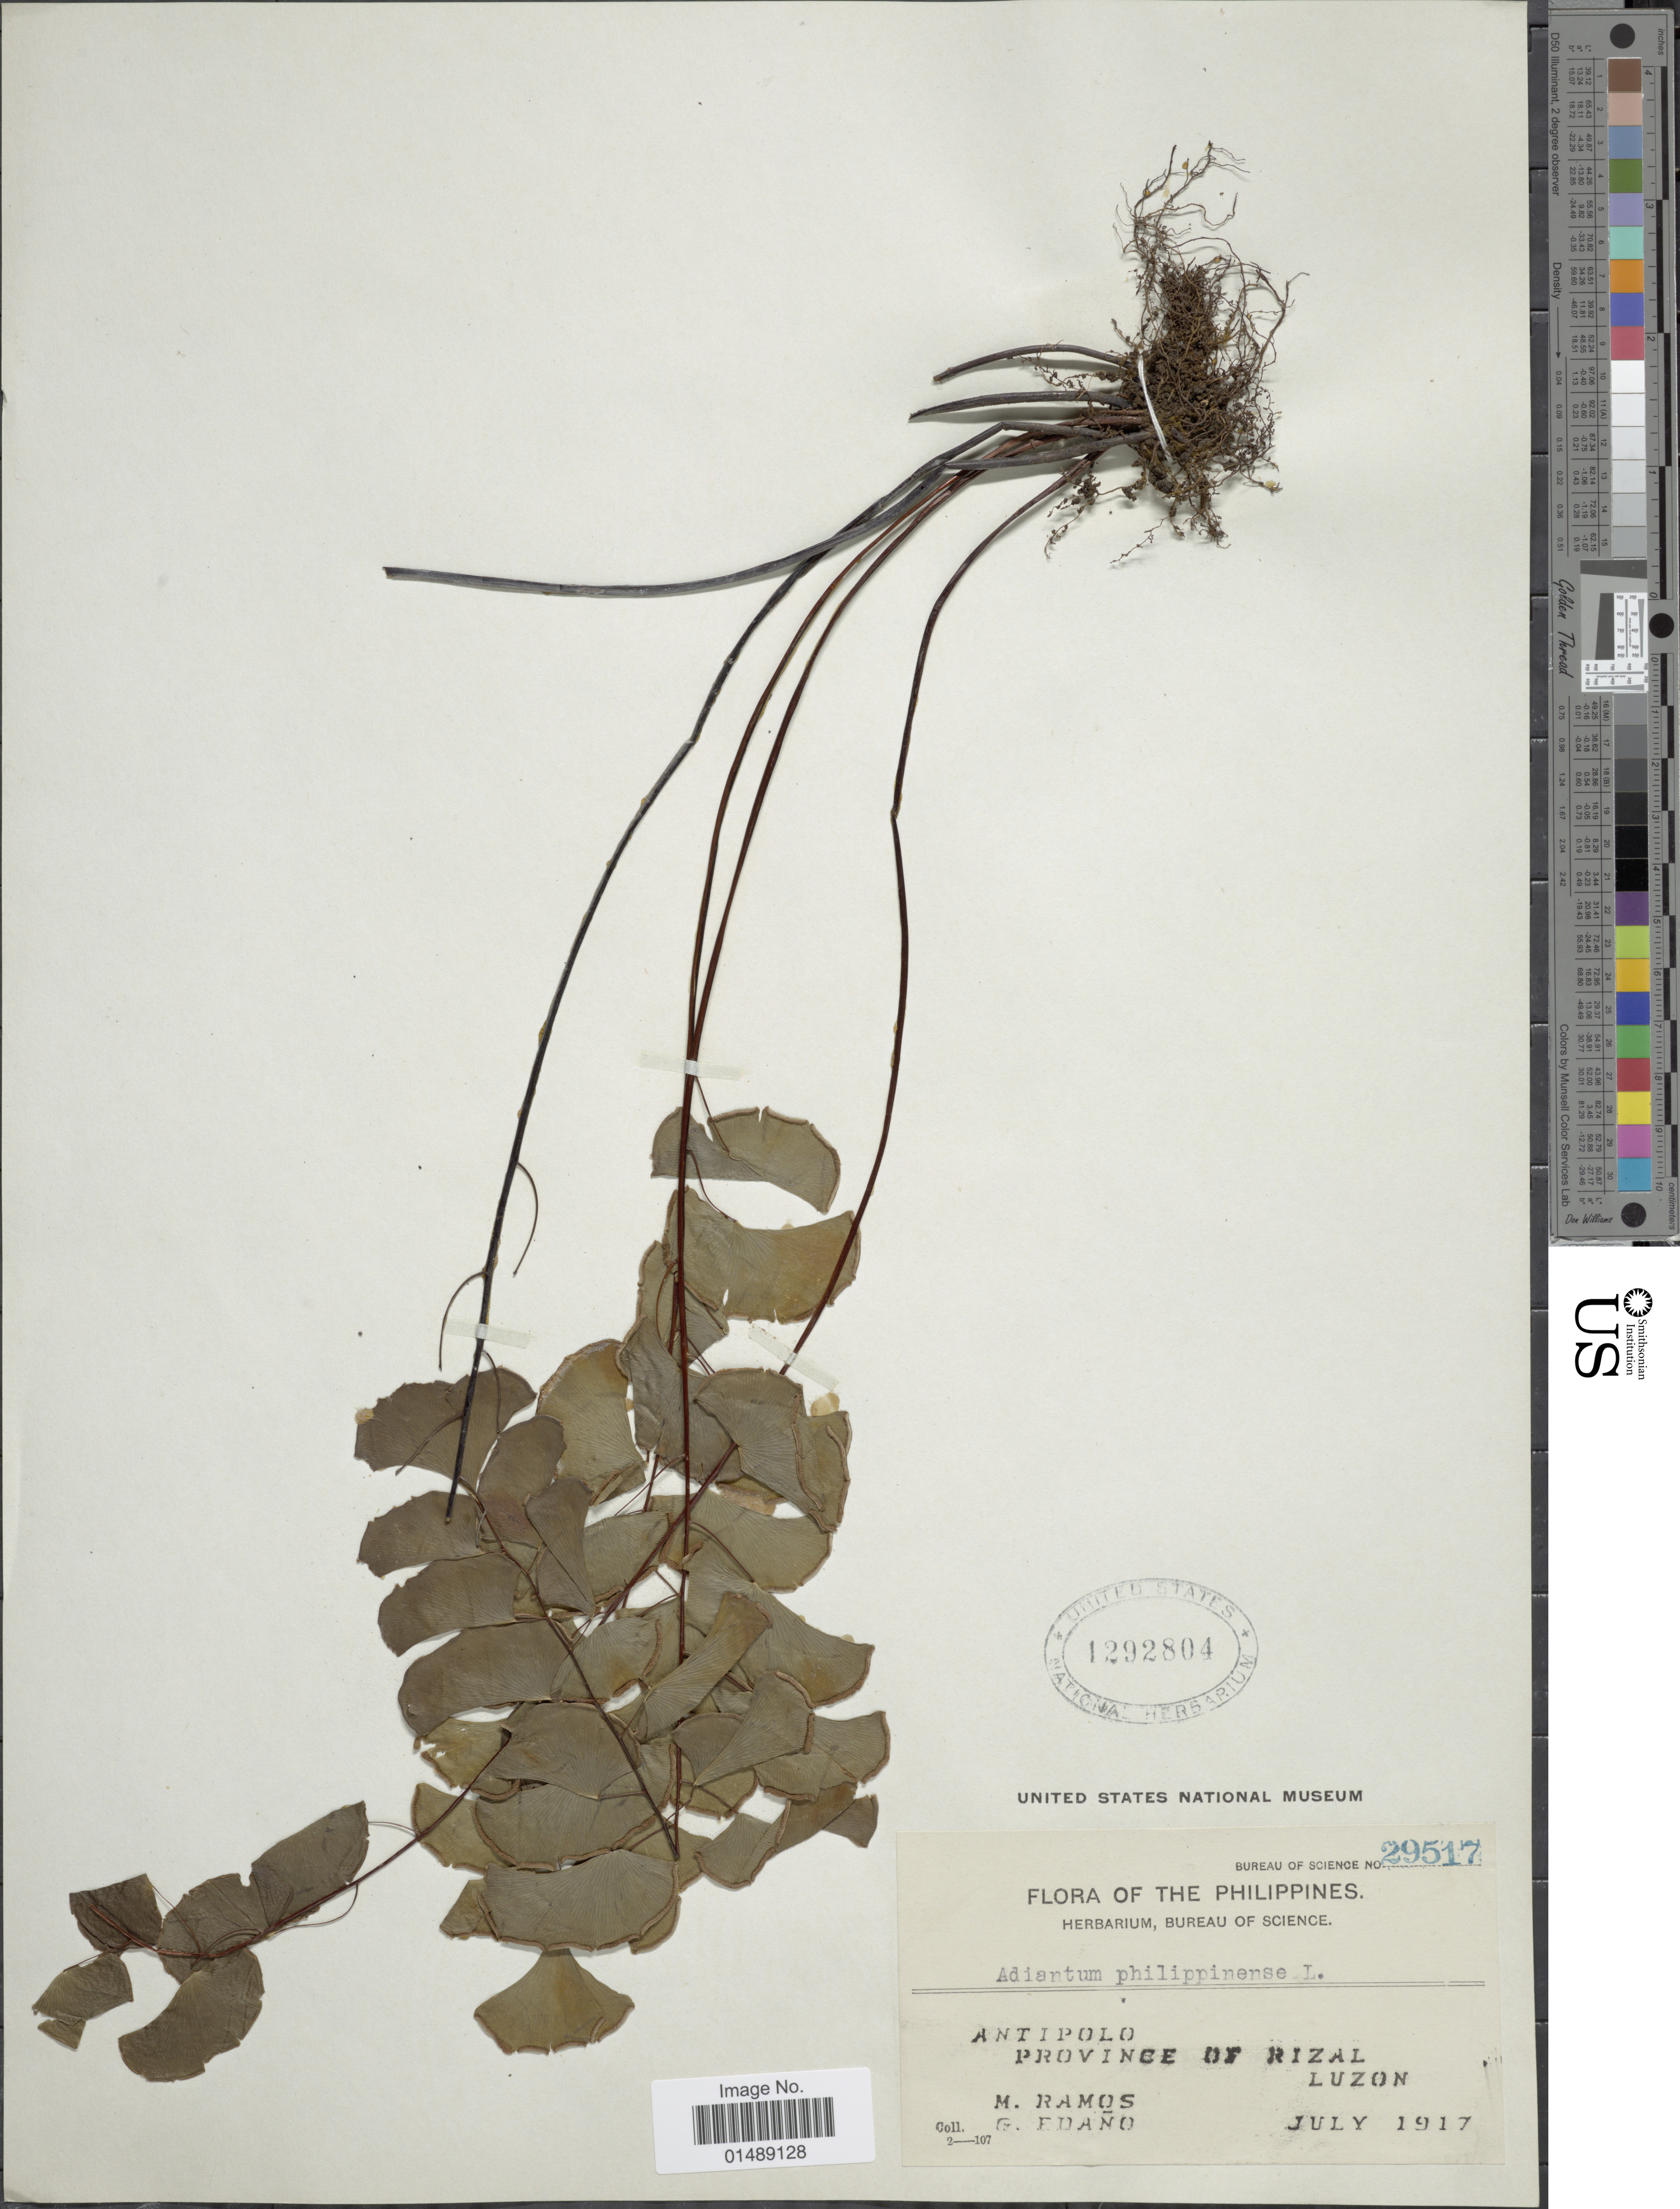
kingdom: Plantae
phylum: Tracheophyta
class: Polypodiopsida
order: Polypodiales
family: Pteridaceae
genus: Adiantum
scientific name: Adiantum philippense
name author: L.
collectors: M. Ramos & G. Edaño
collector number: Bureau of Science 29517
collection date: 1917-07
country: Philippines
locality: Antipolo Province of Rizal, Luzon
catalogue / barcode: US 1292804